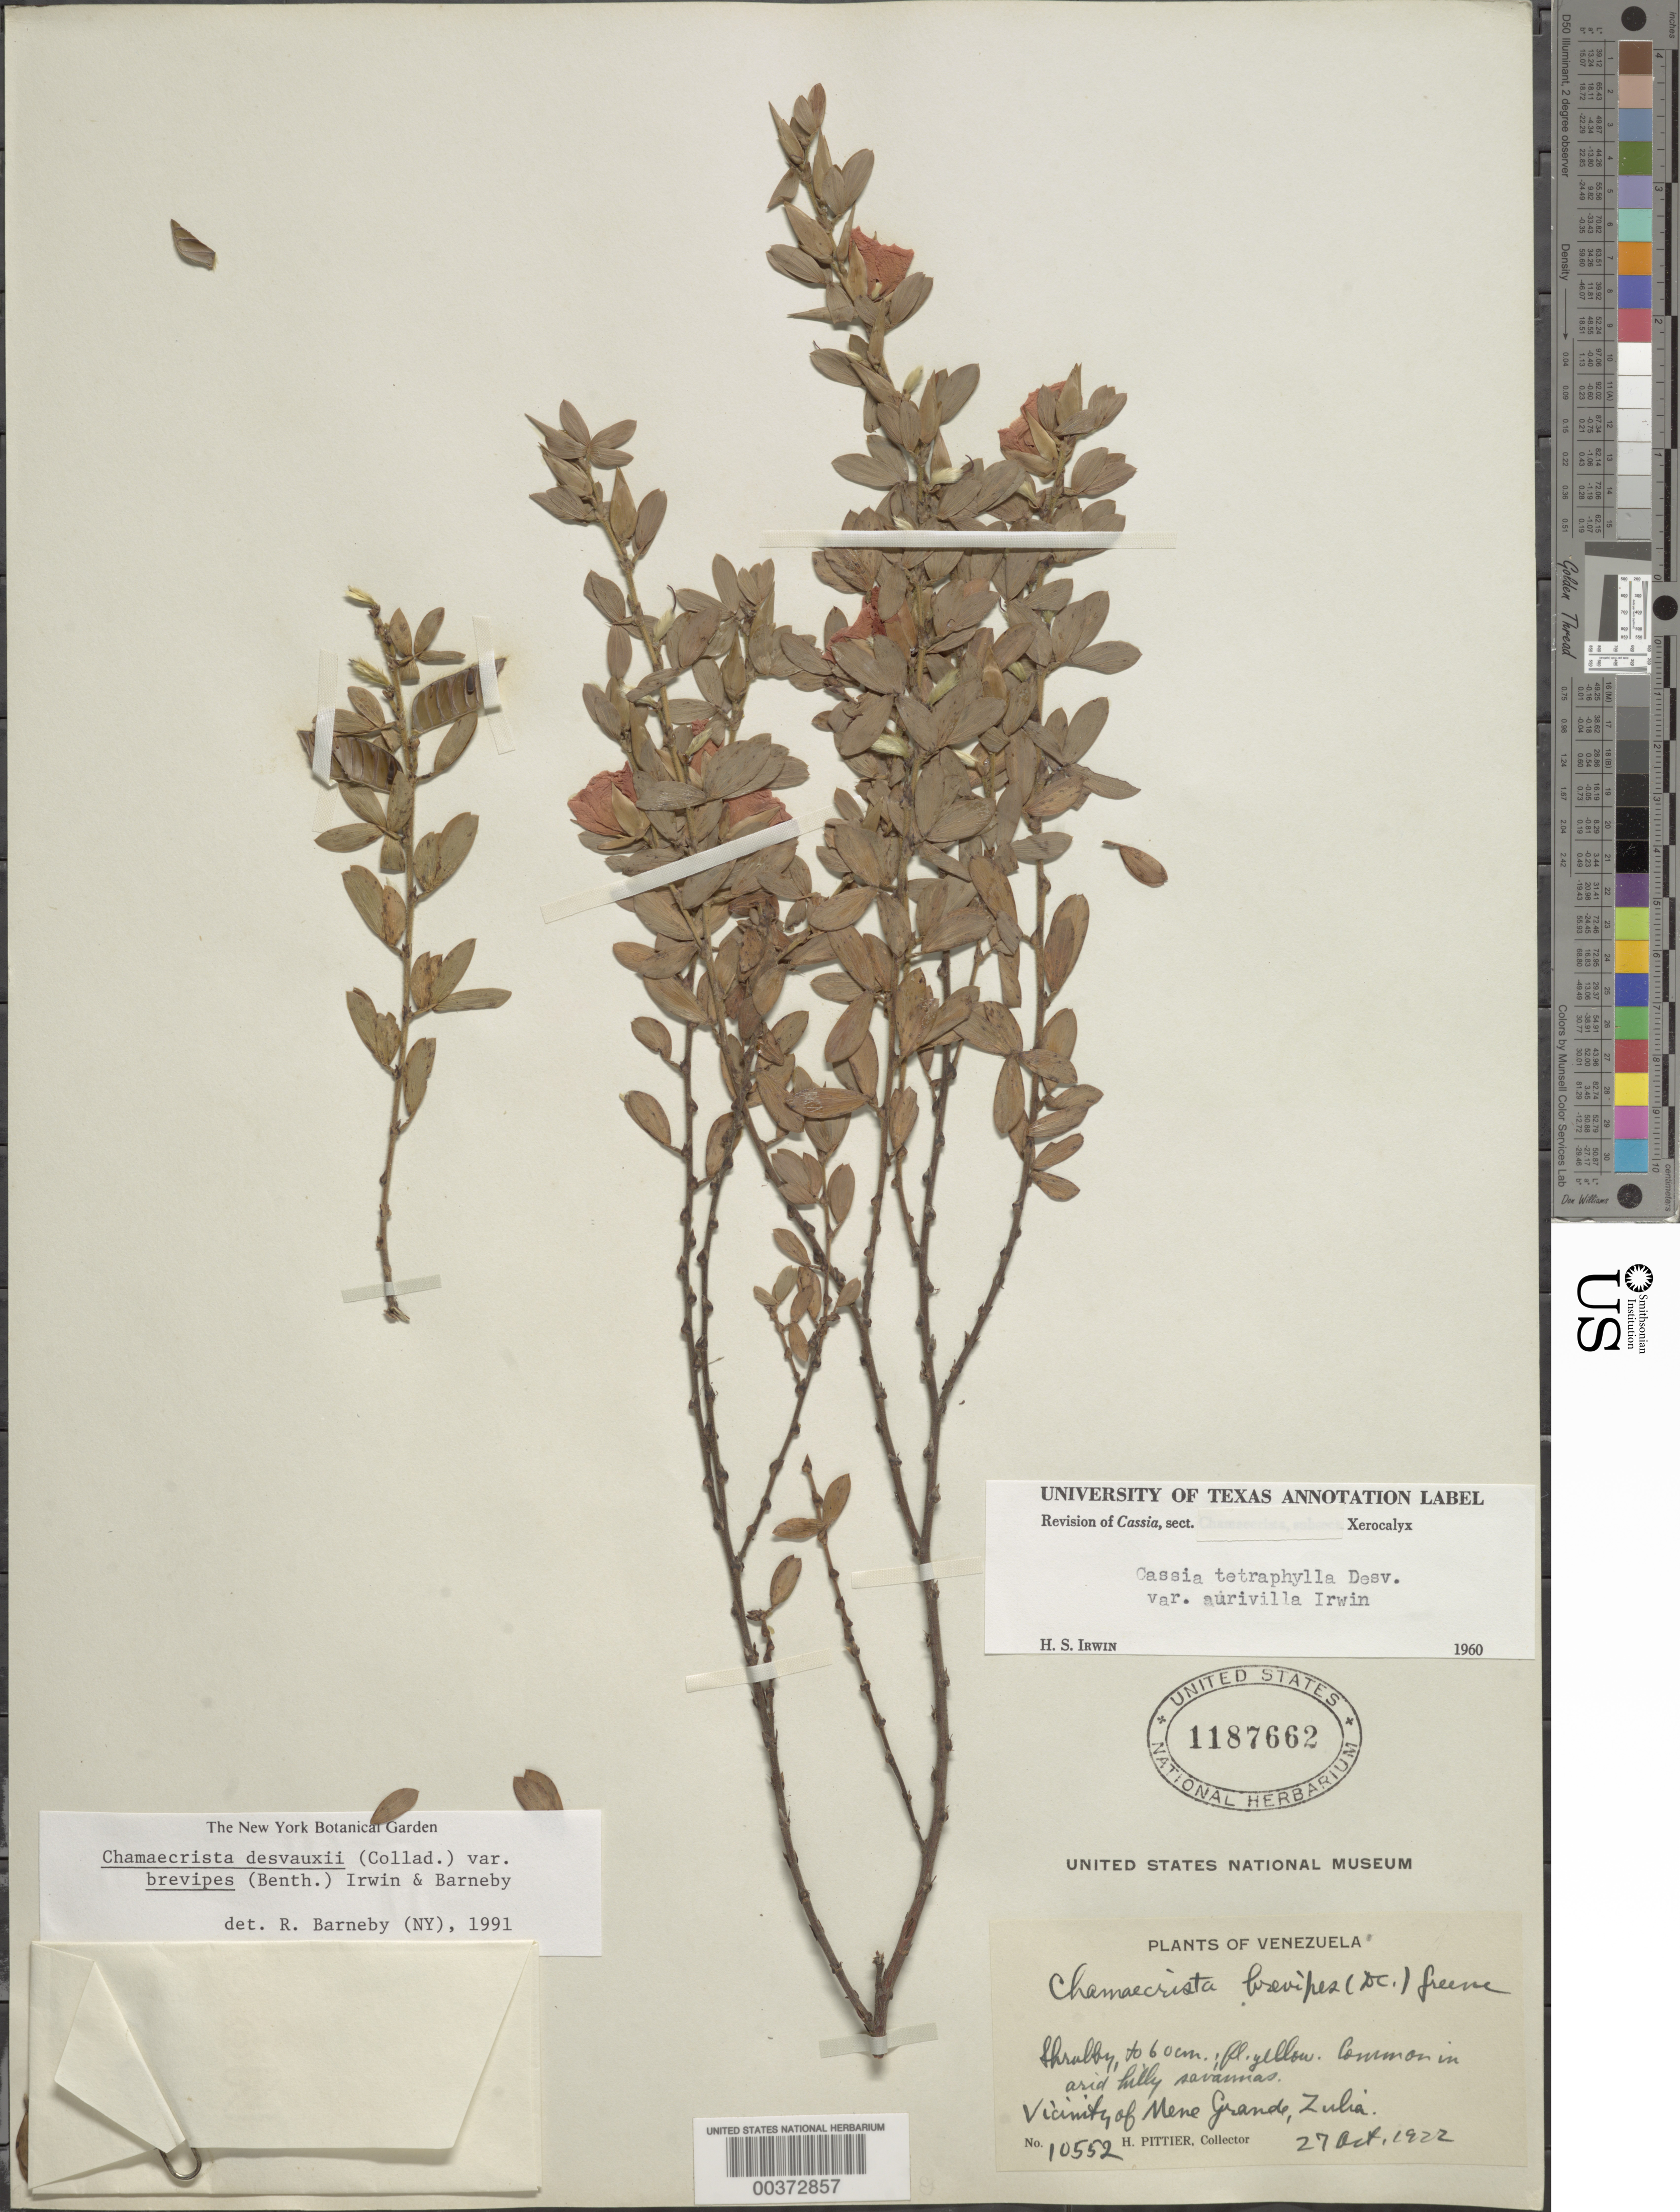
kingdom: Plantae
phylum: Tracheophyta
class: Magnoliopsida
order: Fabales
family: Fabaceae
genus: Chamaecrista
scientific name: Chamaecrista desvauxii var. brevipes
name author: (Benth.) H.S. Irwin & Barneby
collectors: H. F. Pittier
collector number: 10552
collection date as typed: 27 Oct 1922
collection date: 1922-10-27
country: Venezuela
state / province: Zulia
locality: Vicinity of mene granded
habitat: Arid hilly savannas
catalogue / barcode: US 1187662